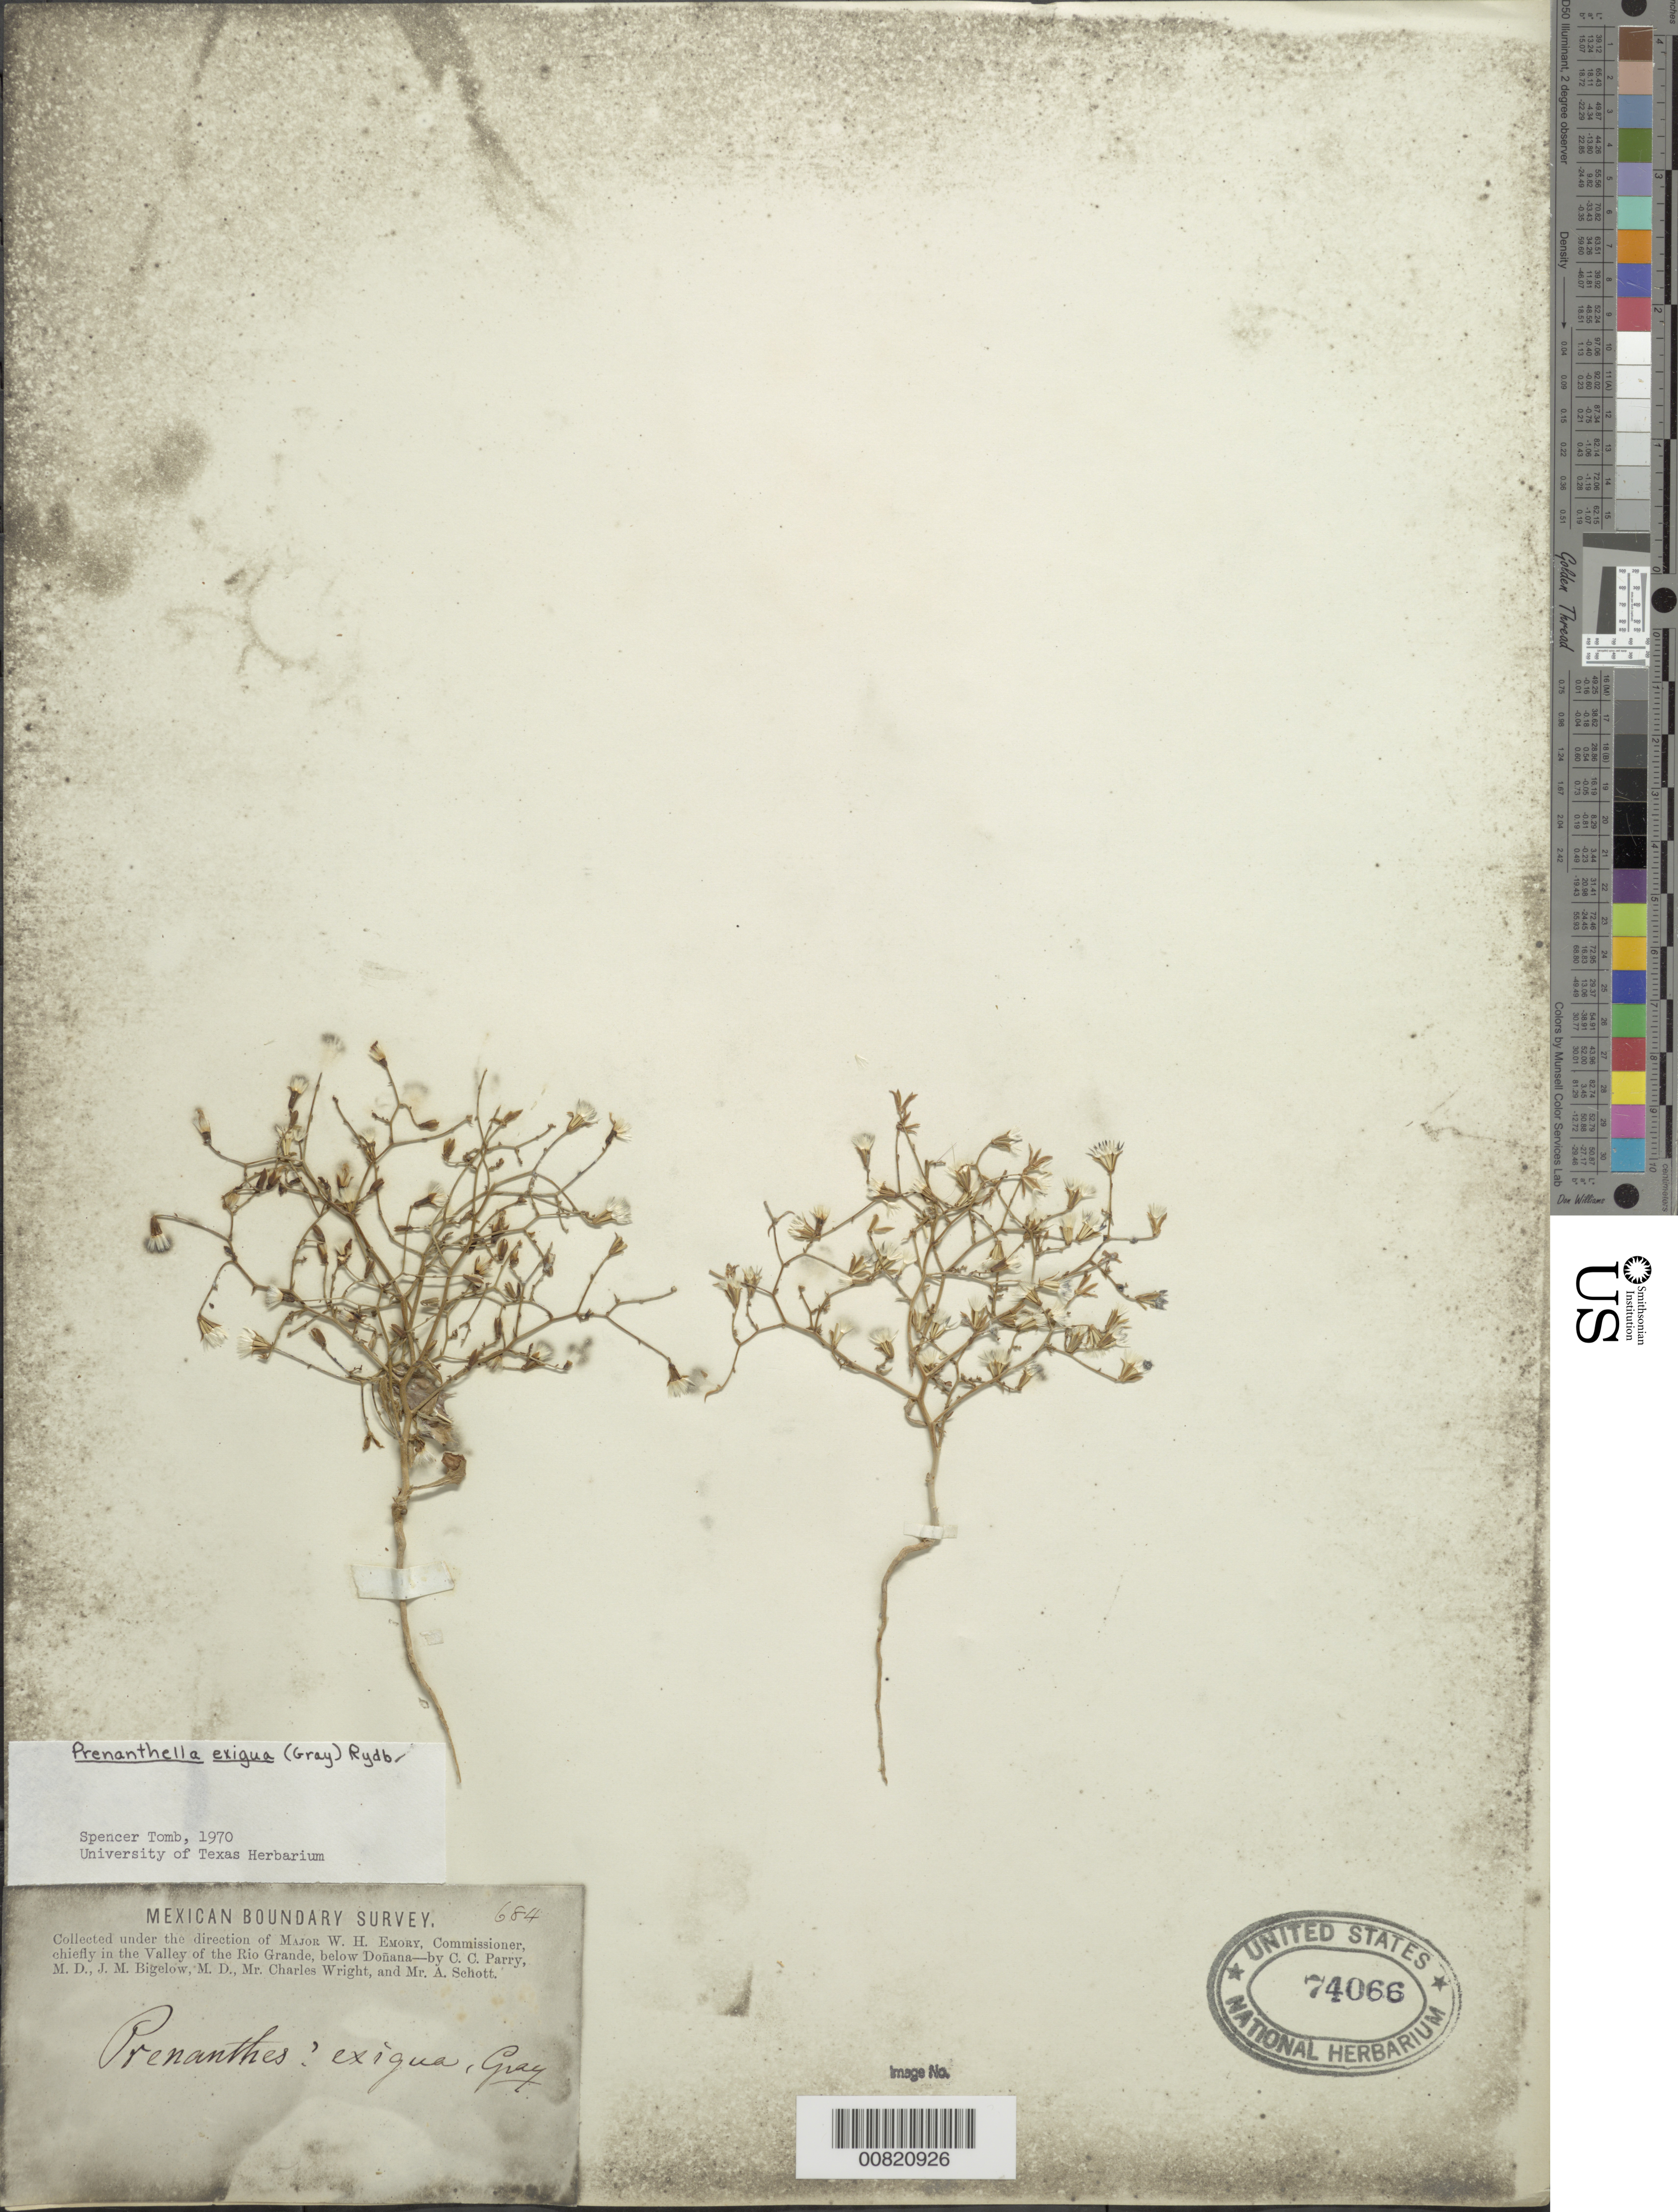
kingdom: Plantae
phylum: Tracheophyta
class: Magnoliopsida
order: Asterales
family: Asteraceae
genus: Prenanthella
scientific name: Prenanthella exigua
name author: (A. Gray) Rydb.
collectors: C. C. Parry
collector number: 864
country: Mexico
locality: Valley of the Rio Grande, below Donana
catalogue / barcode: US 74066